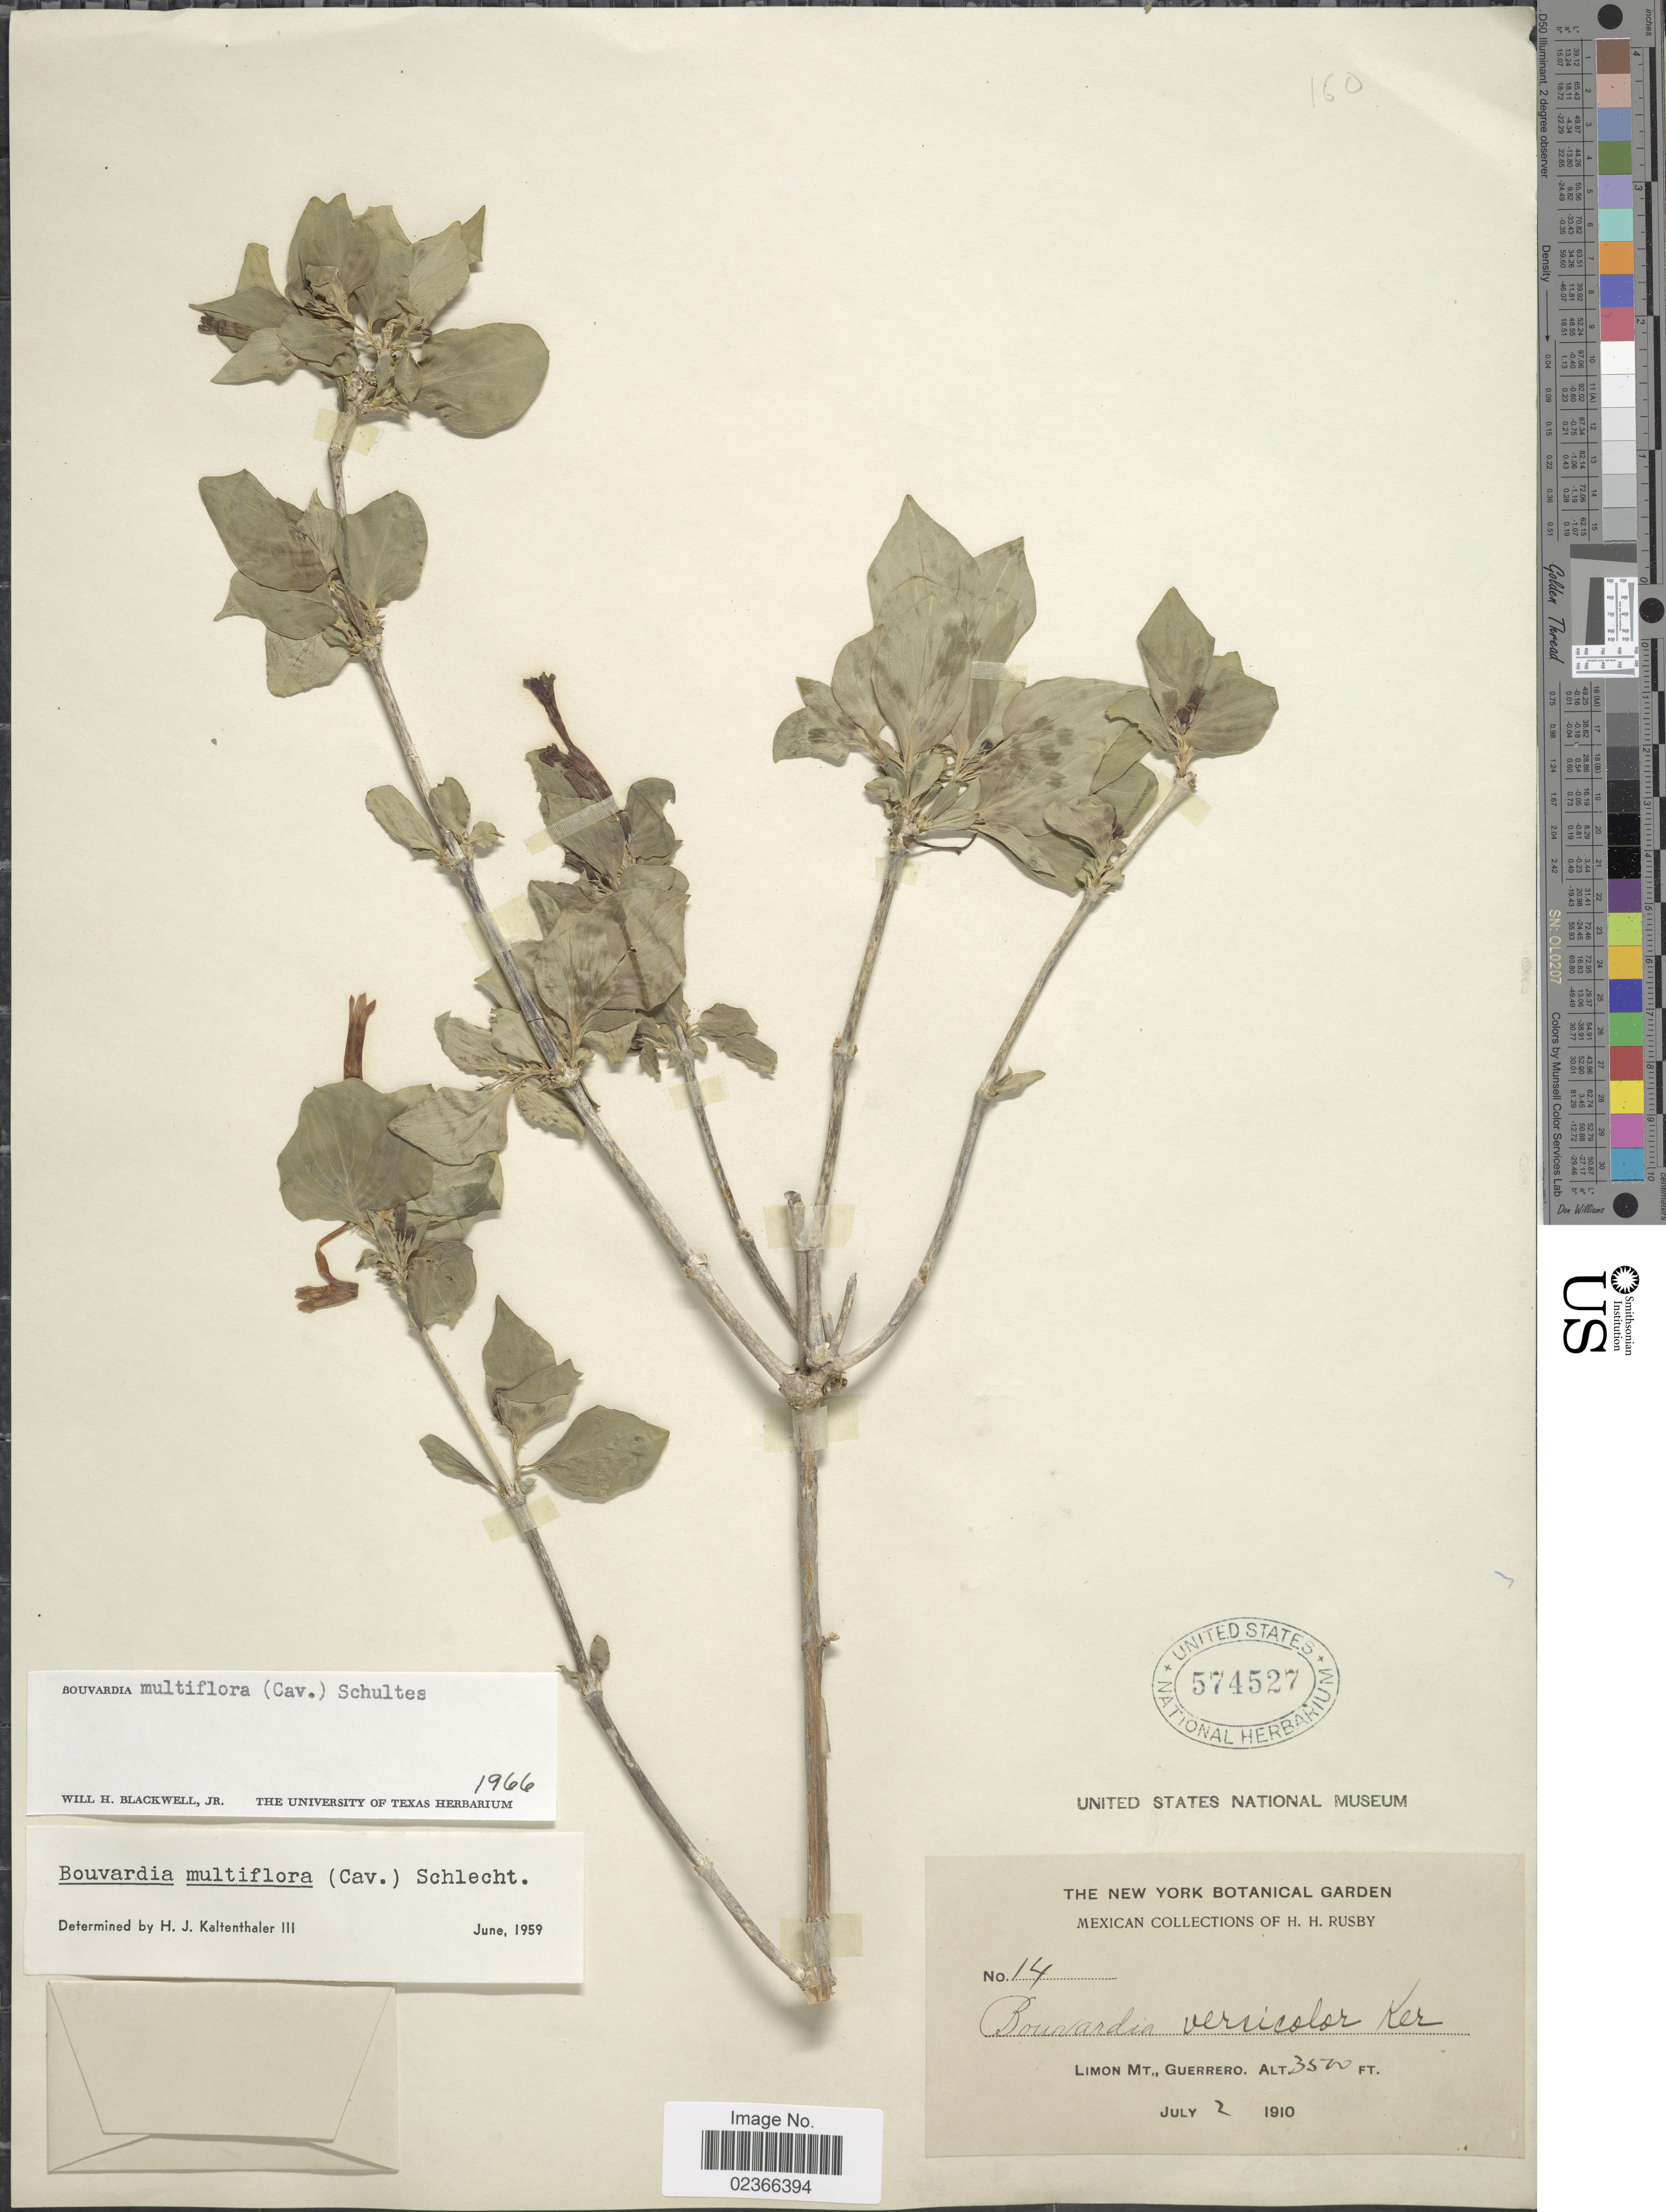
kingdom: Plantae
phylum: Tracheophyta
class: Magnoliopsida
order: Gentianales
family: Rubiaceae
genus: Bouvardia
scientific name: Bouvardia multiflora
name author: (Cav.) Schult.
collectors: H. H. Rusby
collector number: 14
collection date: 1910-07-02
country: Mexico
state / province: Guerrero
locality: Limon Mt.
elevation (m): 1067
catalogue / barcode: US 574527